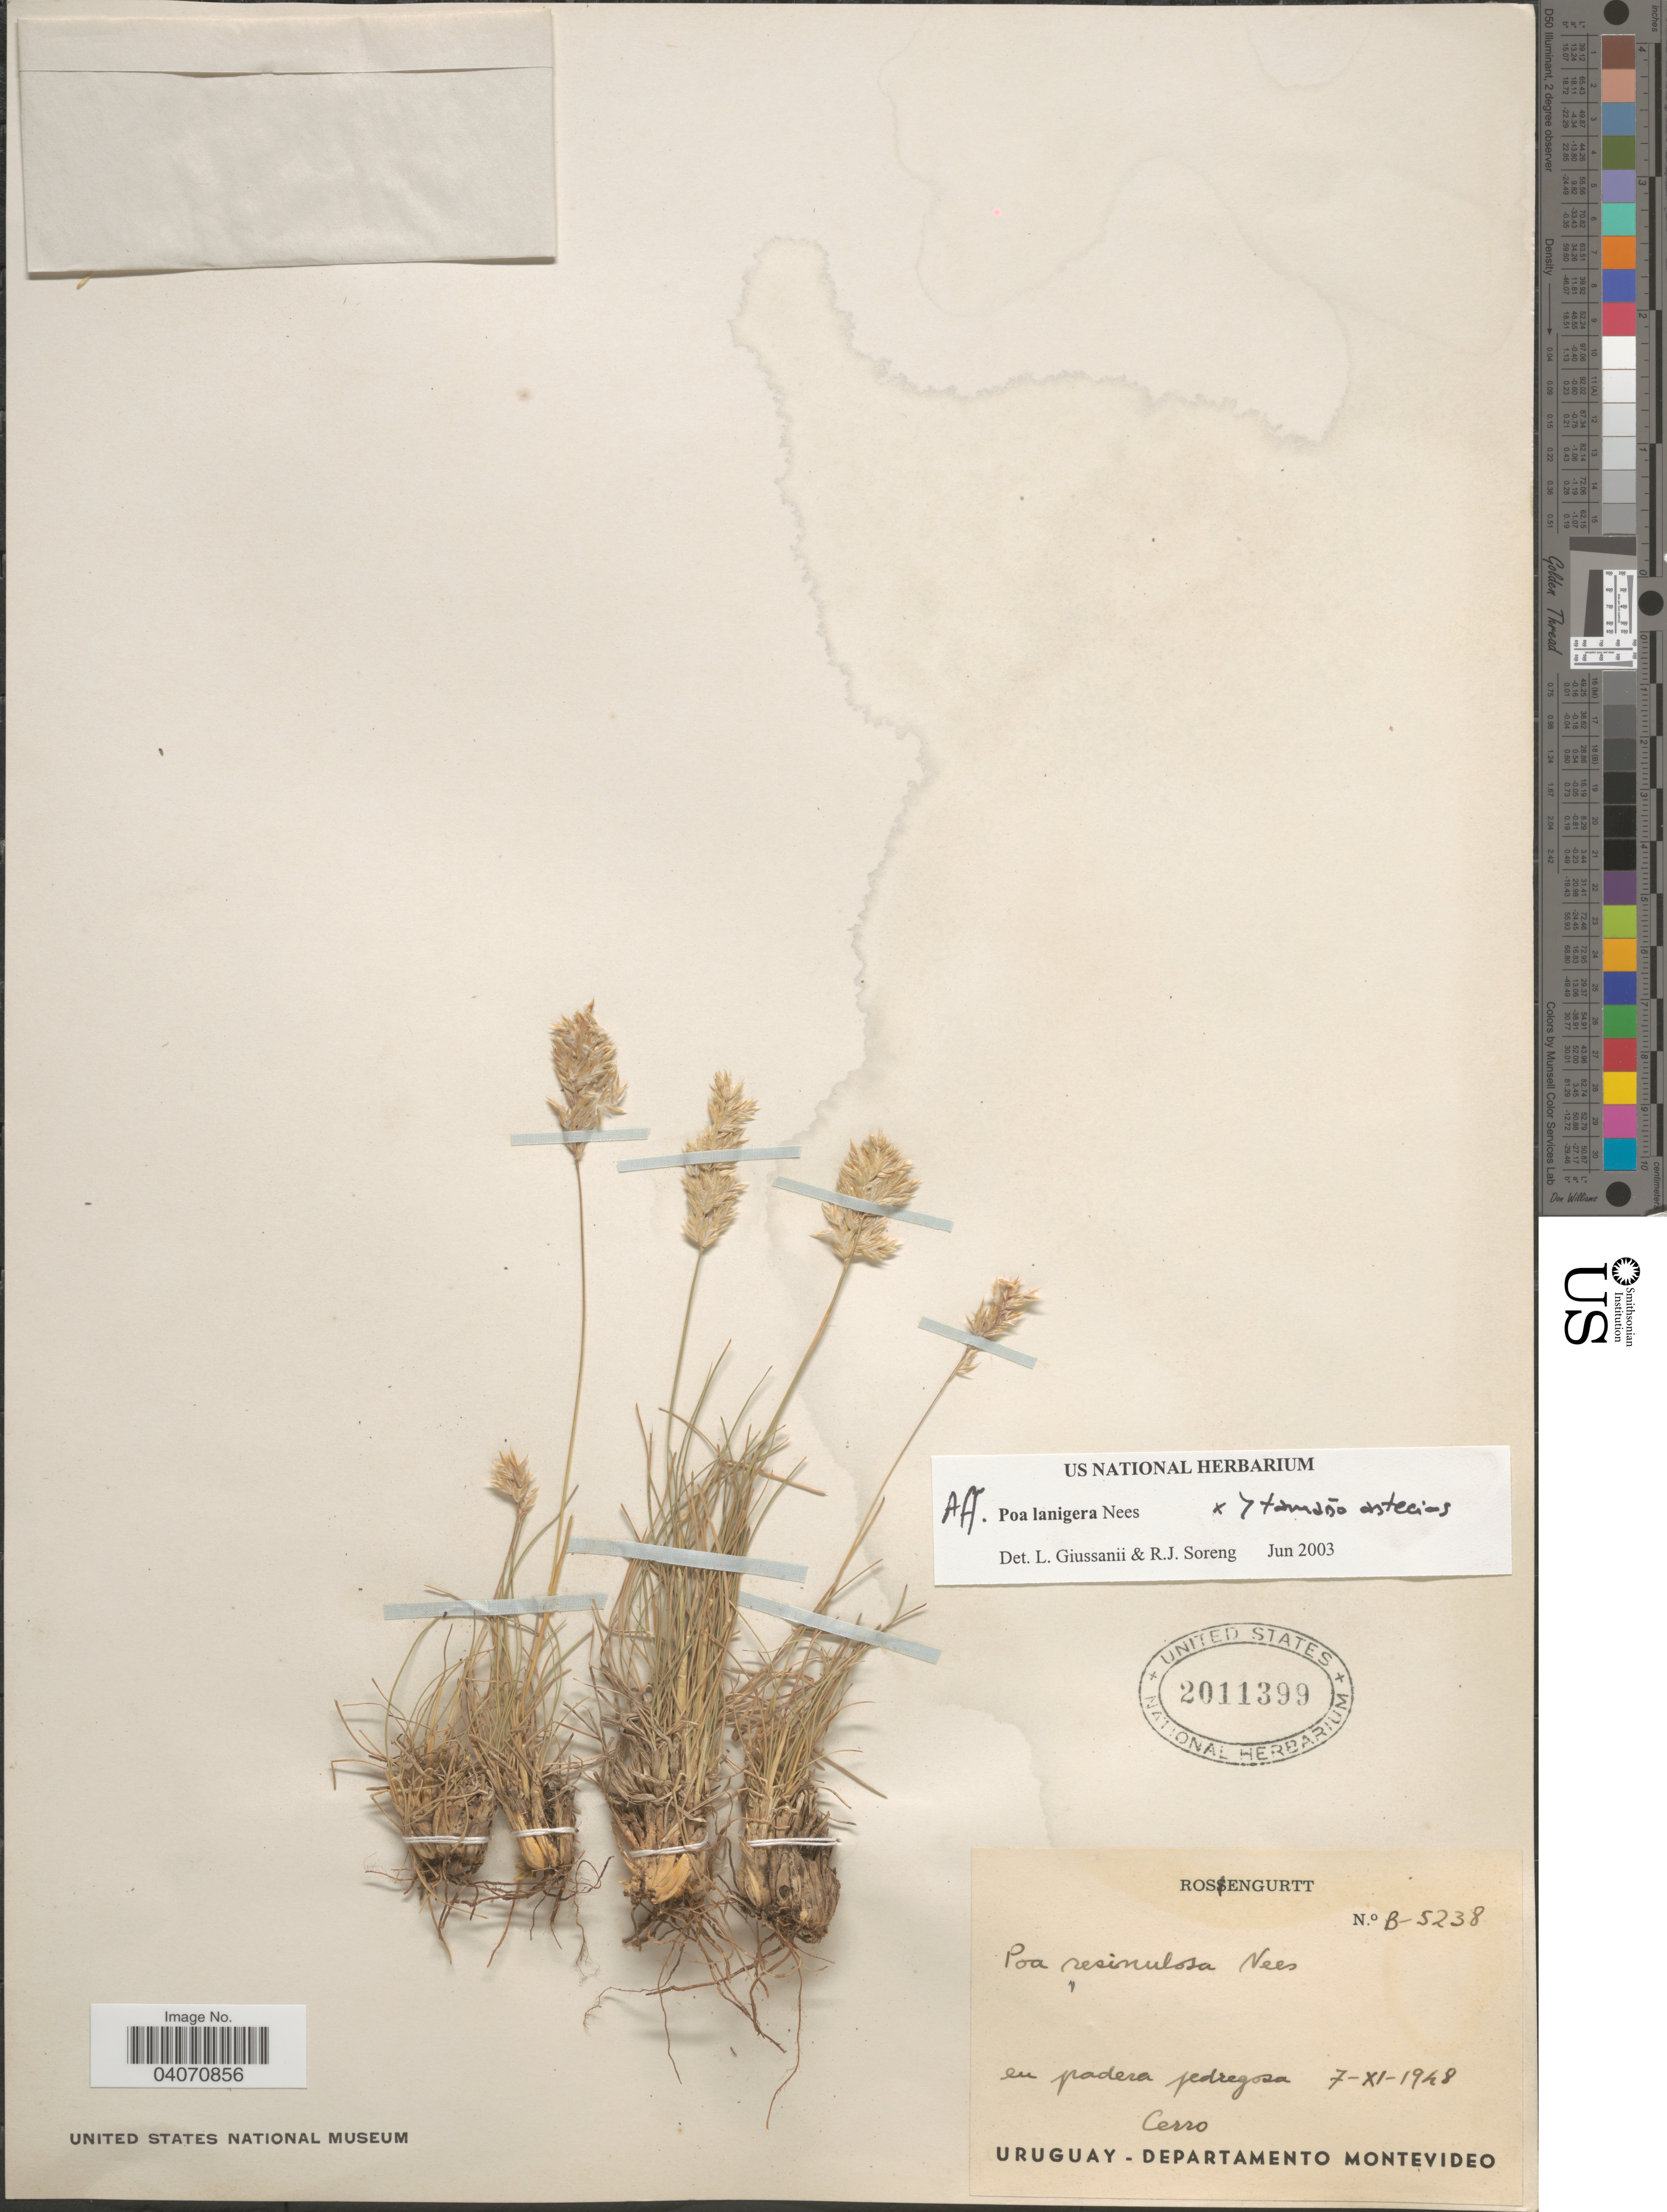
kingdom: Plantae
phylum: Tracheophyta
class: Liliopsida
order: Poales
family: Poaceae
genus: Poa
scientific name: Poa lanigera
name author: Nees in Mart.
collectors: Rosengurtt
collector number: B-5238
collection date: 1948-11-07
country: Uruguay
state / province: Montevideo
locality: En padera pedregosa. Cerro. Departamento Montevideo.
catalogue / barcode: US 2011399